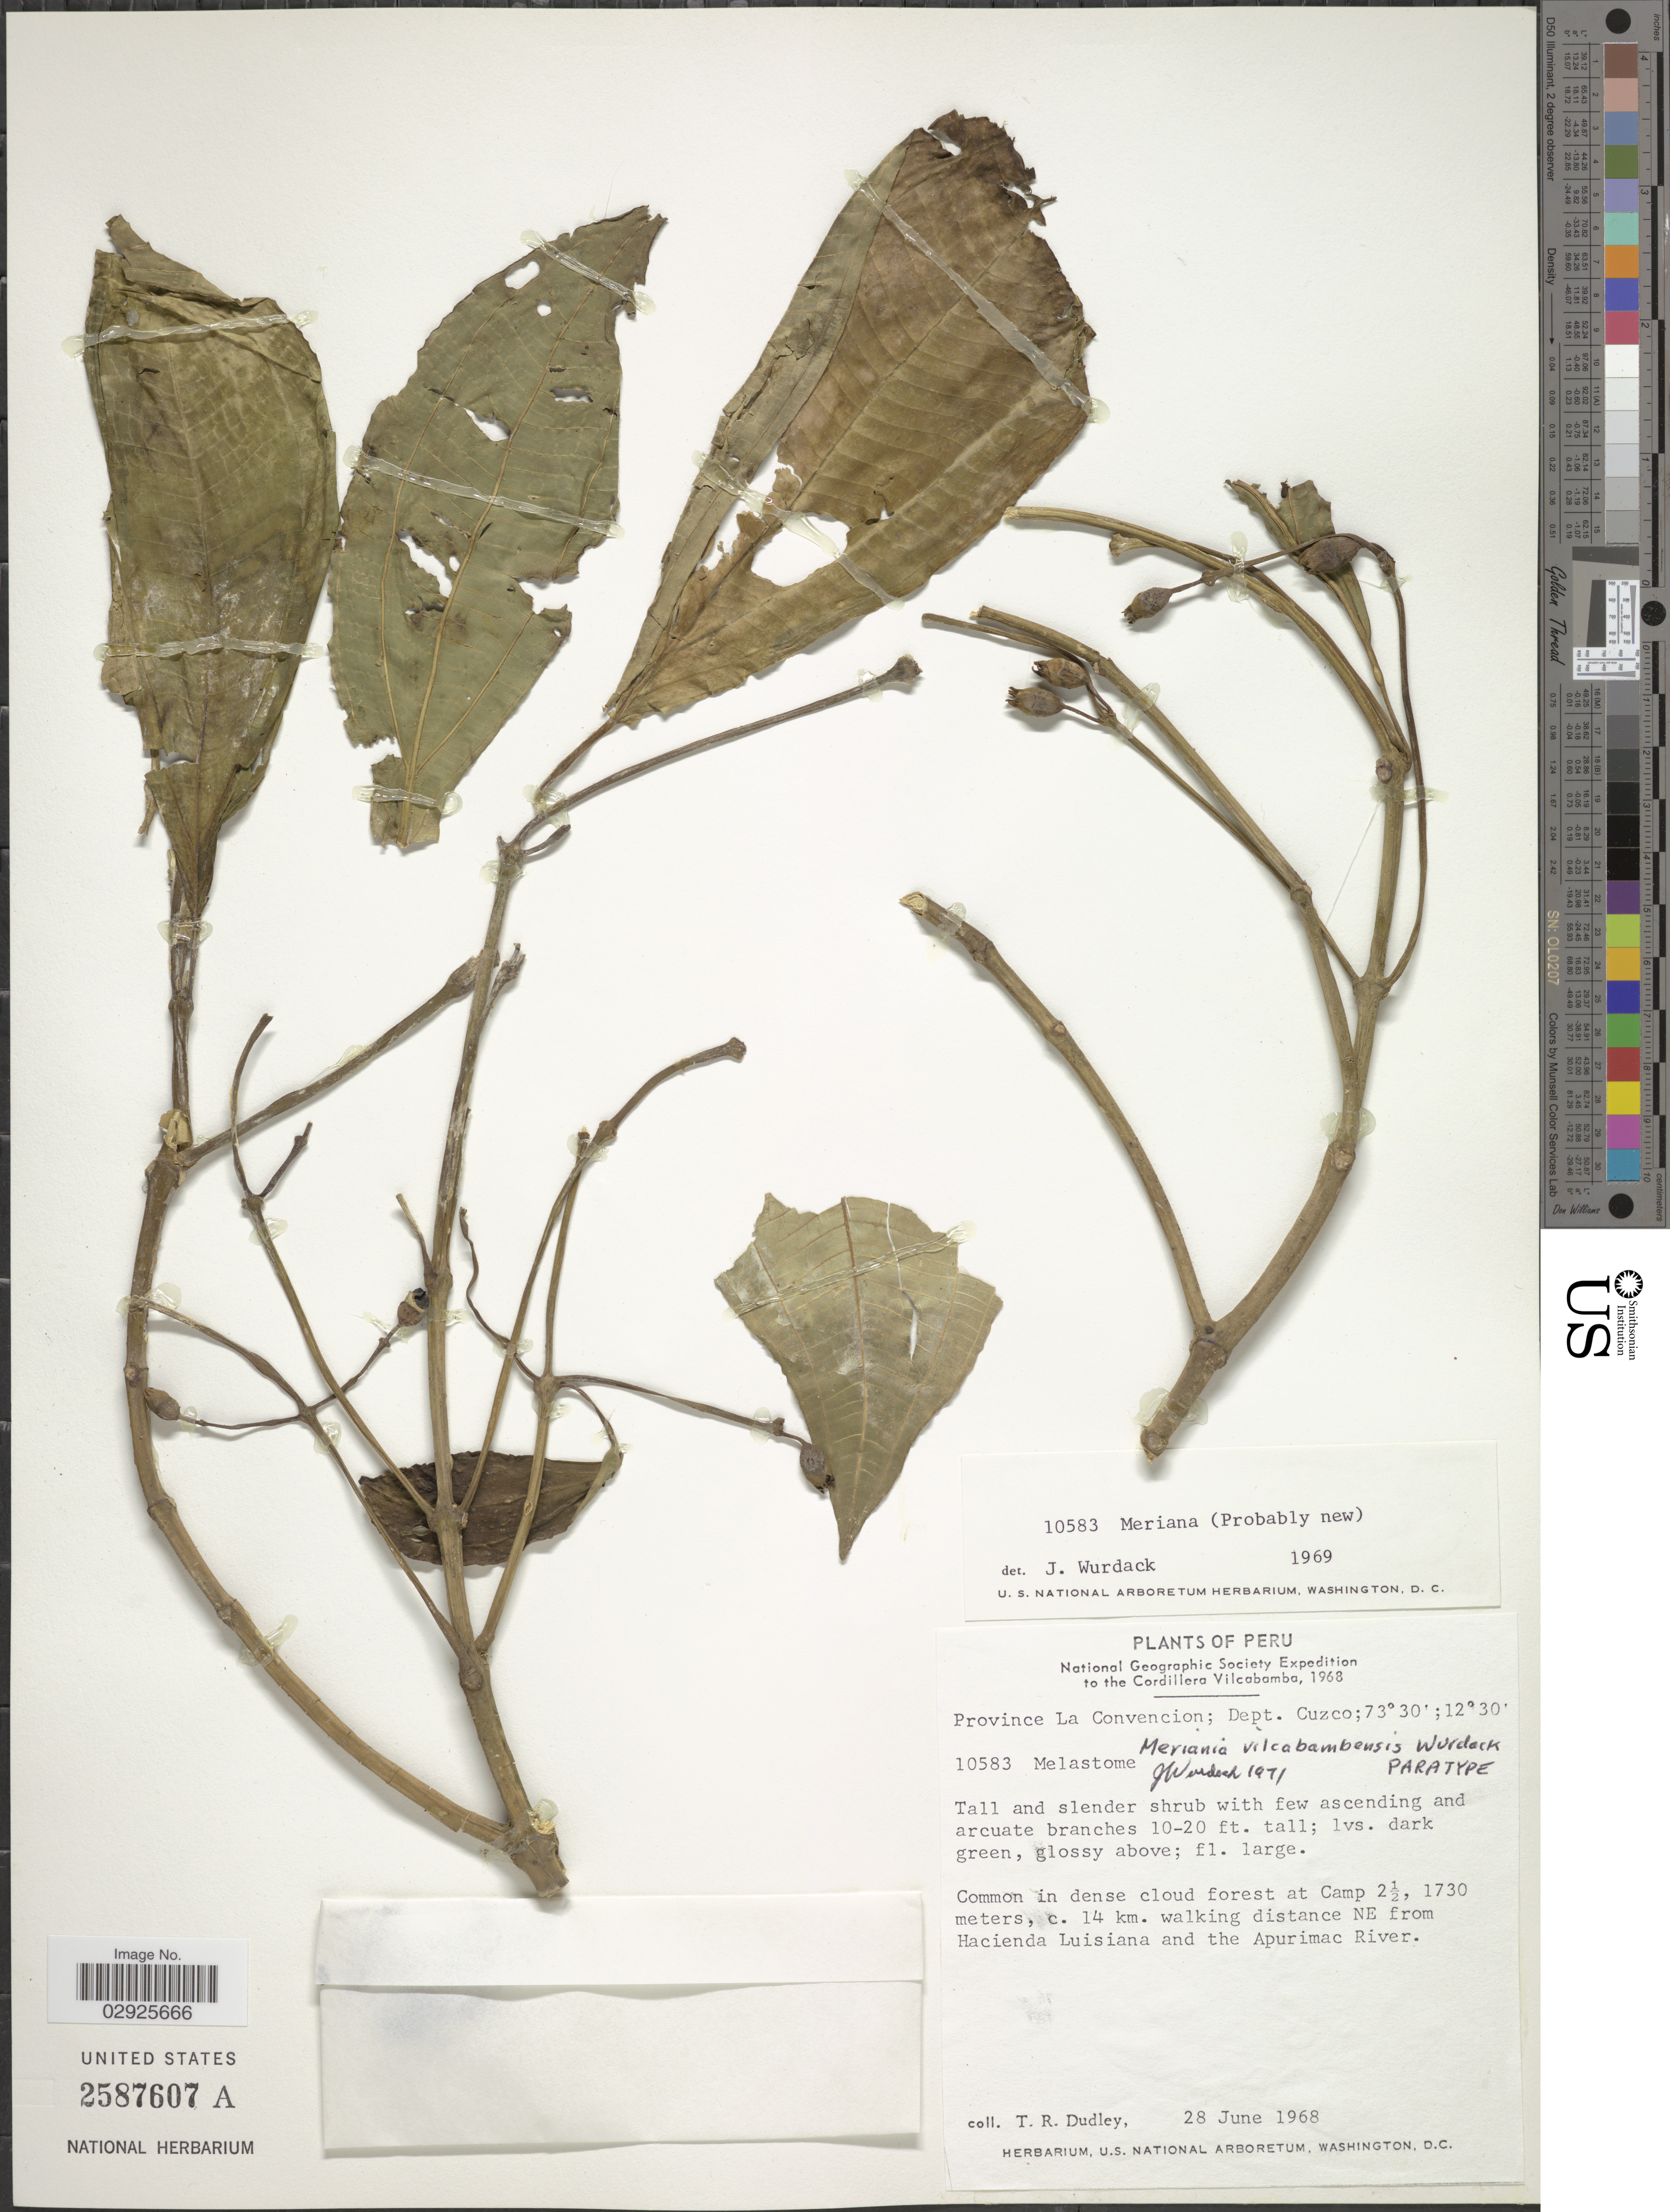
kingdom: Plantae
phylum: Tracheophyta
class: Magnoliopsida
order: Myrtales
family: Melastomataceae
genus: Meriania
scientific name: Meriania vilcabambensis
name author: Wurdack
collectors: T. R. Dudley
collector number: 10583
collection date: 1968-06-28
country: Peru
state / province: Cusco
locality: Cordillera Vilcabamba. Provincia La Convencion; Dept. Cuzco. Camp 2½, c. 14 km. walking distance NE from Hacienda Luisiana and the Apurimac River.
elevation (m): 1730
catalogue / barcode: US 2587607A